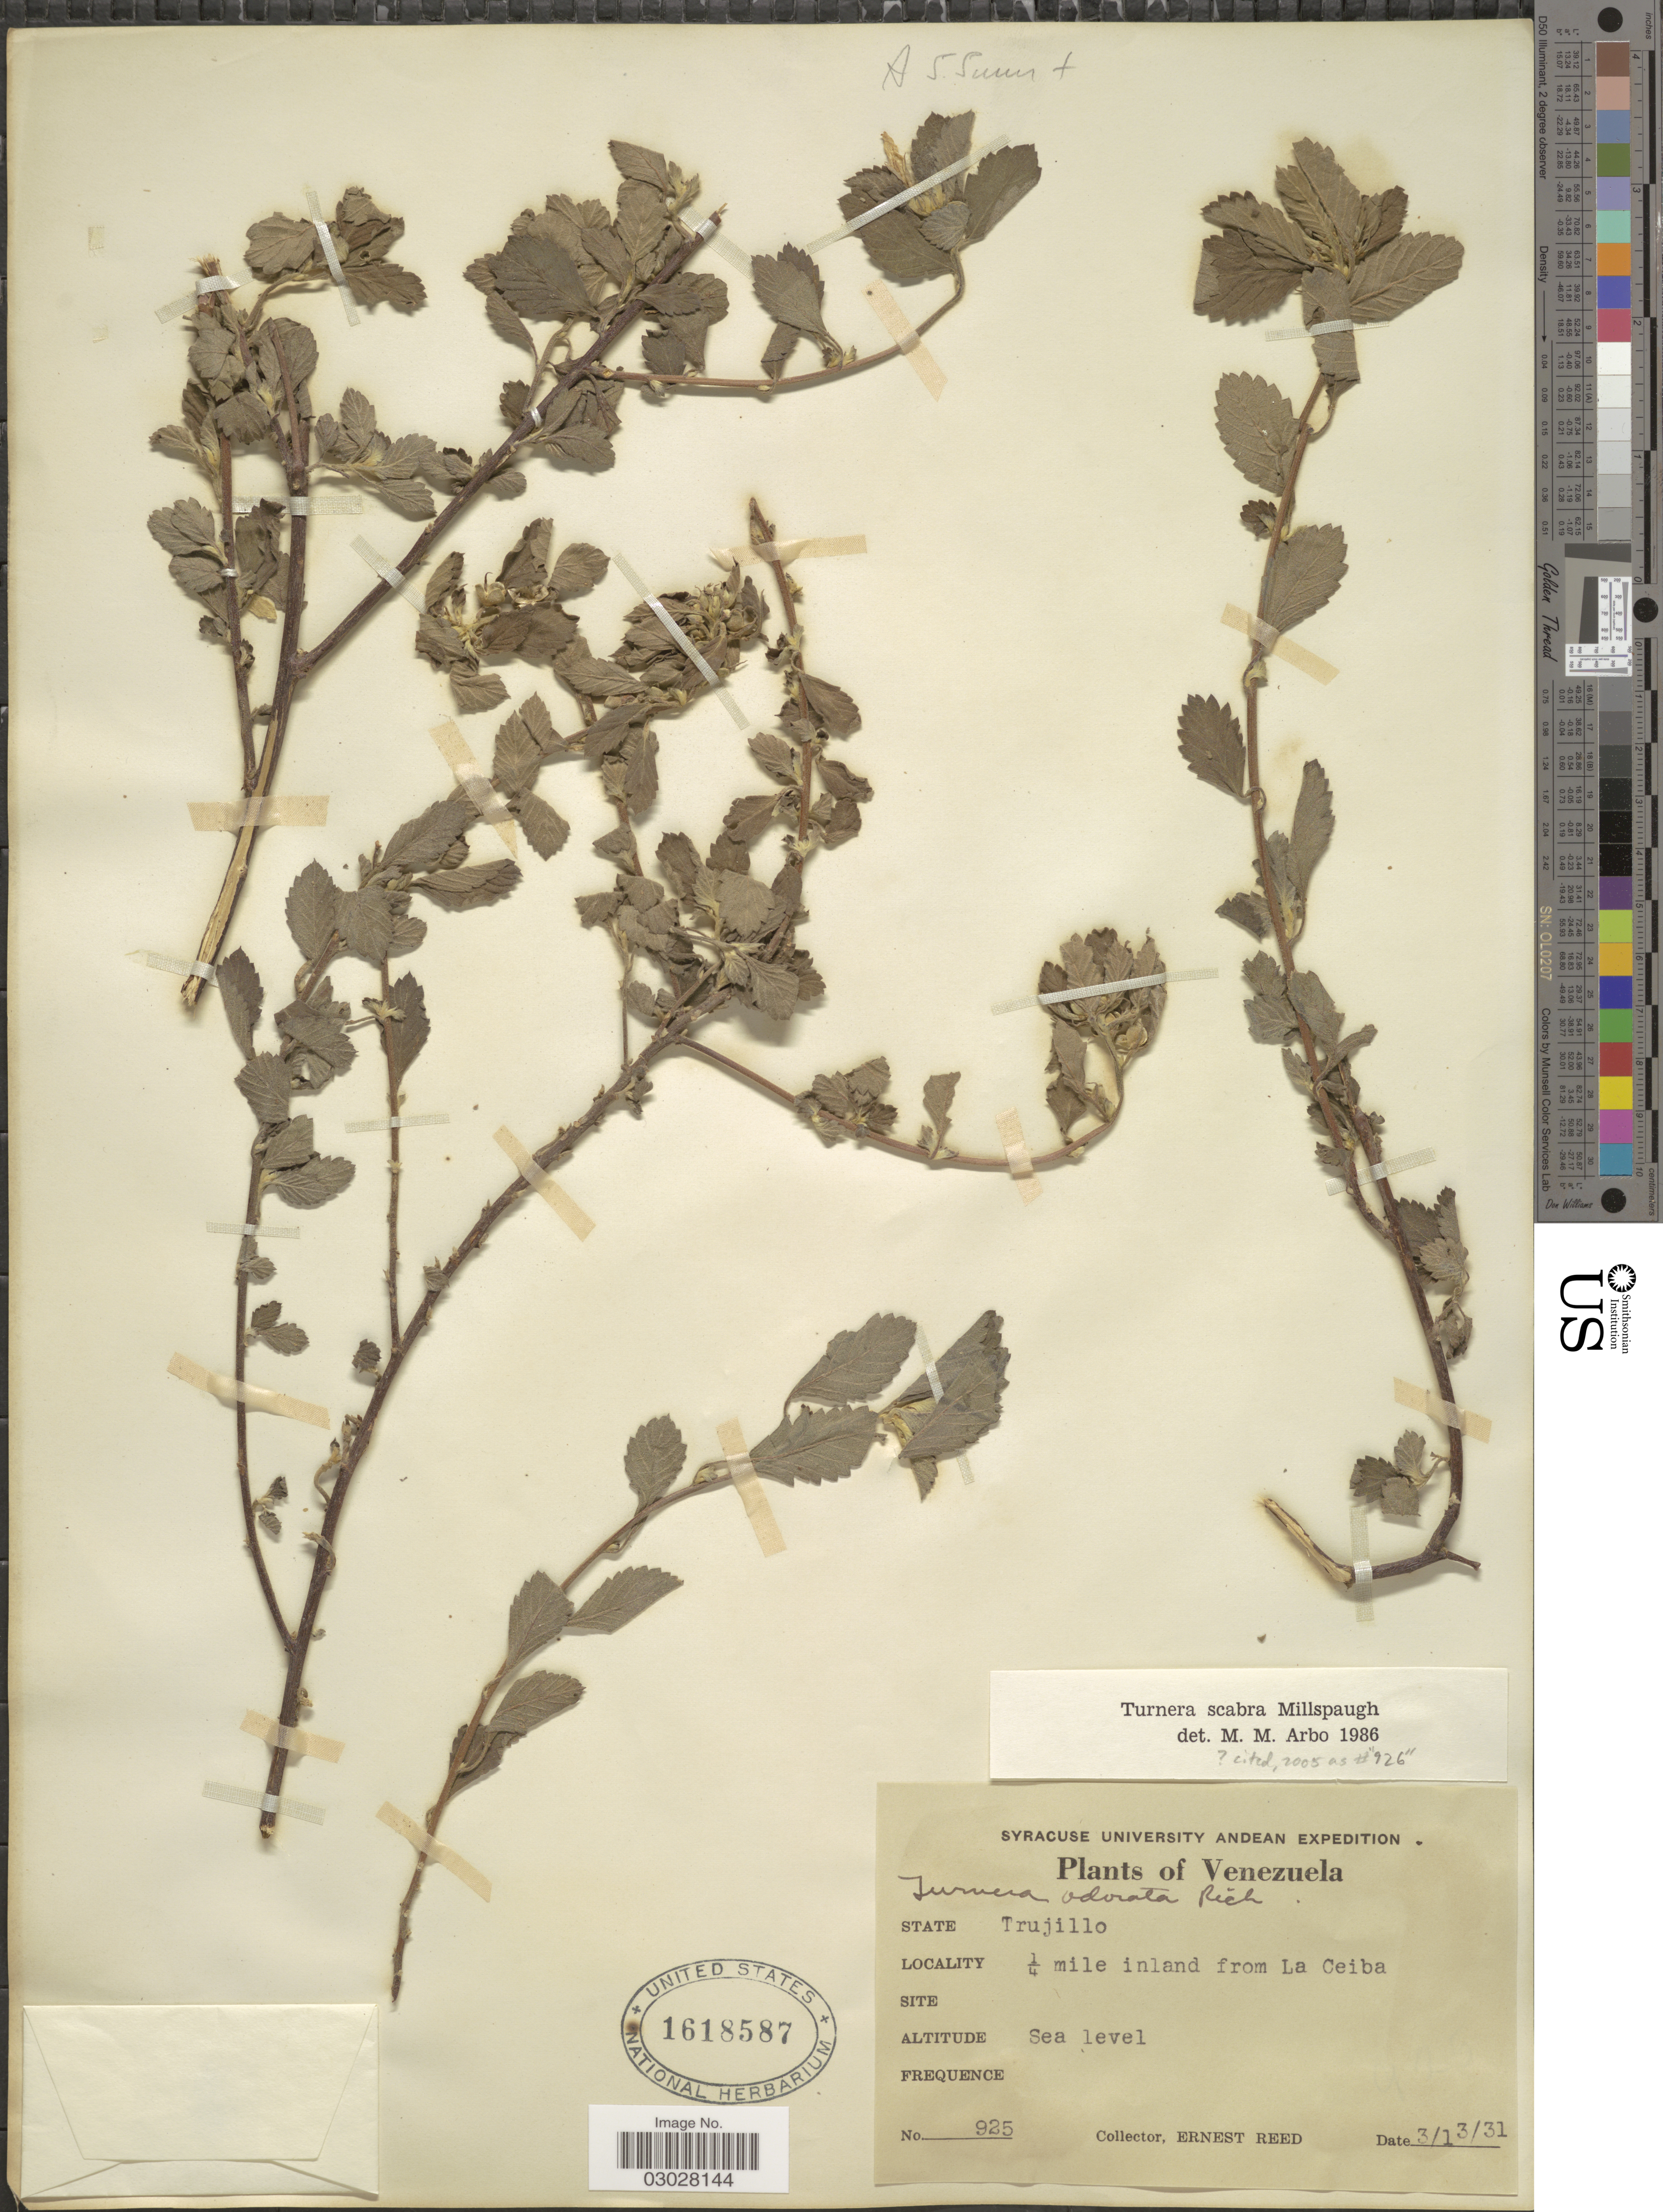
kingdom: Plantae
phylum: Tracheophyta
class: Magnoliopsida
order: Malpighiales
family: Turneraceae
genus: Turnera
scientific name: Turnera scabra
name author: Millsp.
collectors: E. Reed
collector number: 925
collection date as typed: Transcribed d/m/y: 13/3/31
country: Venezuela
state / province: Trujillo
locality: State Trujillo. ¼ mile inland from La Ceiba.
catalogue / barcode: US 1618587